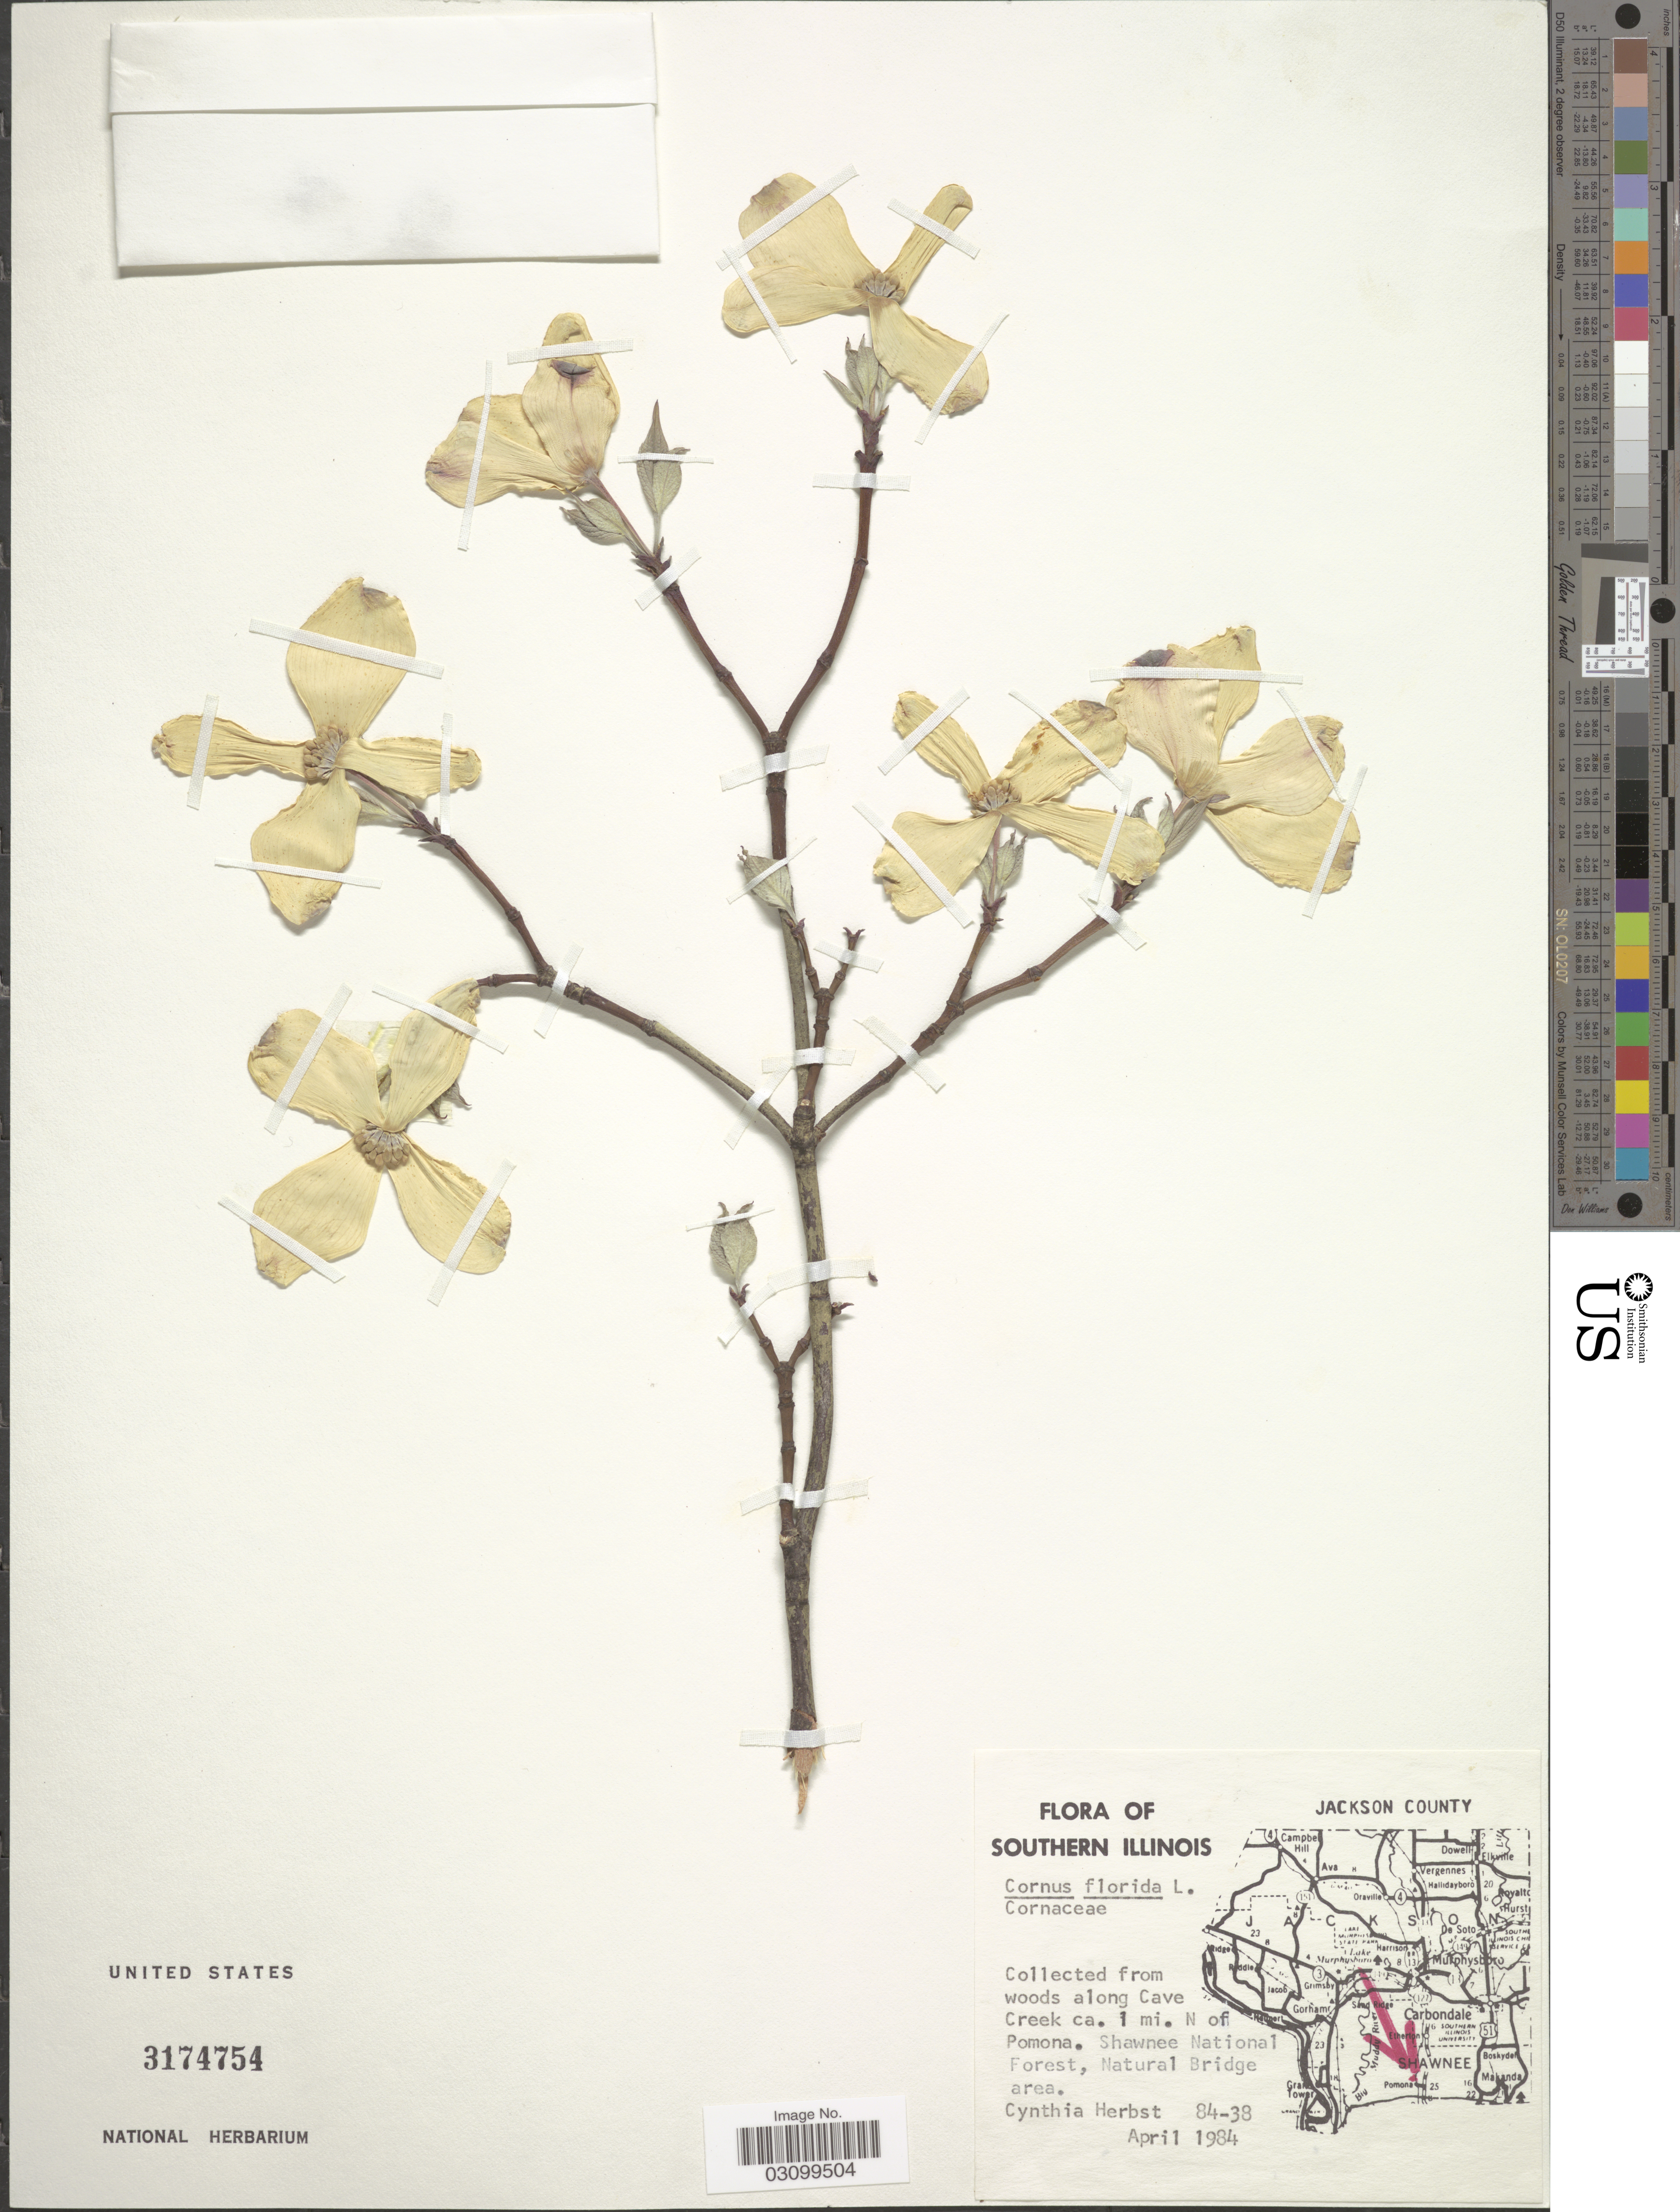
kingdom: Plantae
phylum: Tracheophyta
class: Magnoliopsida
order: Cornales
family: Cornaceae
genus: Cornus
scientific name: Cornus florida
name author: L.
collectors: C. Herbst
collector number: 84-38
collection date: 1984-04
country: United States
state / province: Illinois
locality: Southern Illinois. Jackson County. From woods along Cave Creek ca. 1 mi. N of Pomona. Shawnee National Forest, Natural Bridge area.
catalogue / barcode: US 3174754